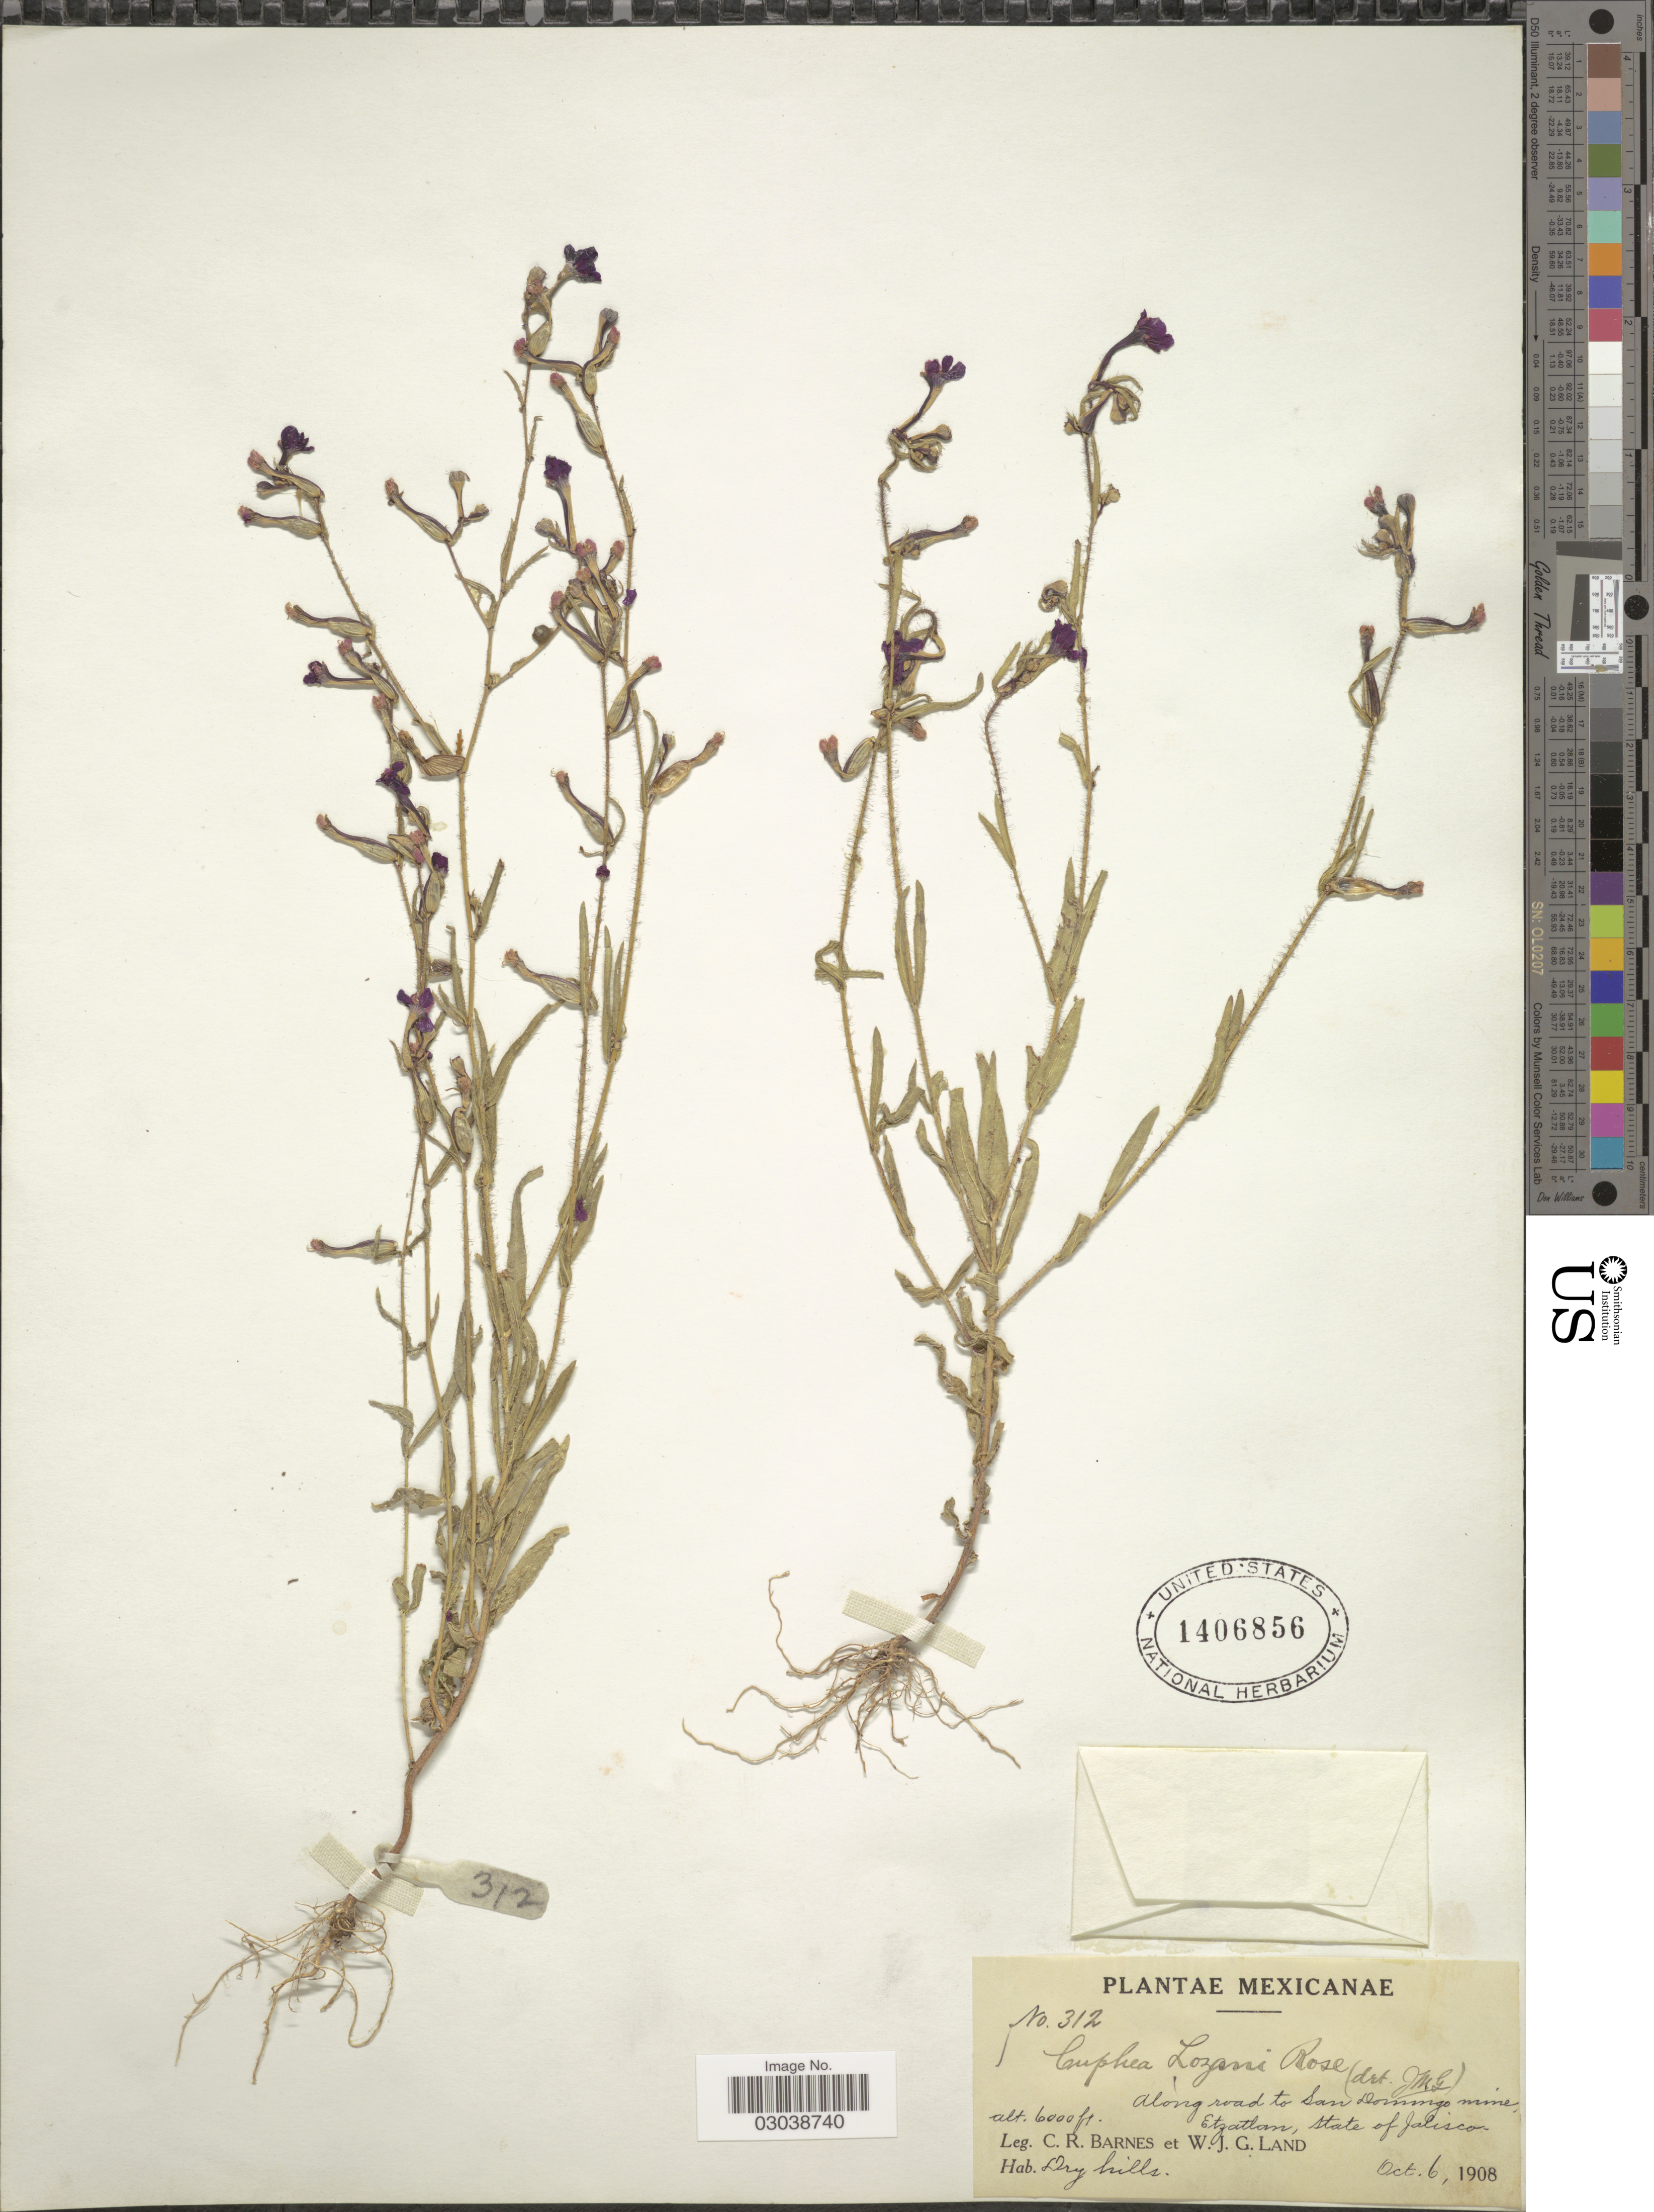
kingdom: Plantae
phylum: Tracheophyta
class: Magnoliopsida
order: Myrtales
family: Lythraceae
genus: Cuphea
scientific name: Cuphea lozanii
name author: Rose ex Koehne in Engl.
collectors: C. R. Barnes & W. J. G. Land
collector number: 312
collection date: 1908-10-06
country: Mexico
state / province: Jalisco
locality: Along road to San Domingo mine Etzatlan.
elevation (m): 1829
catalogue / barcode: US 1406856